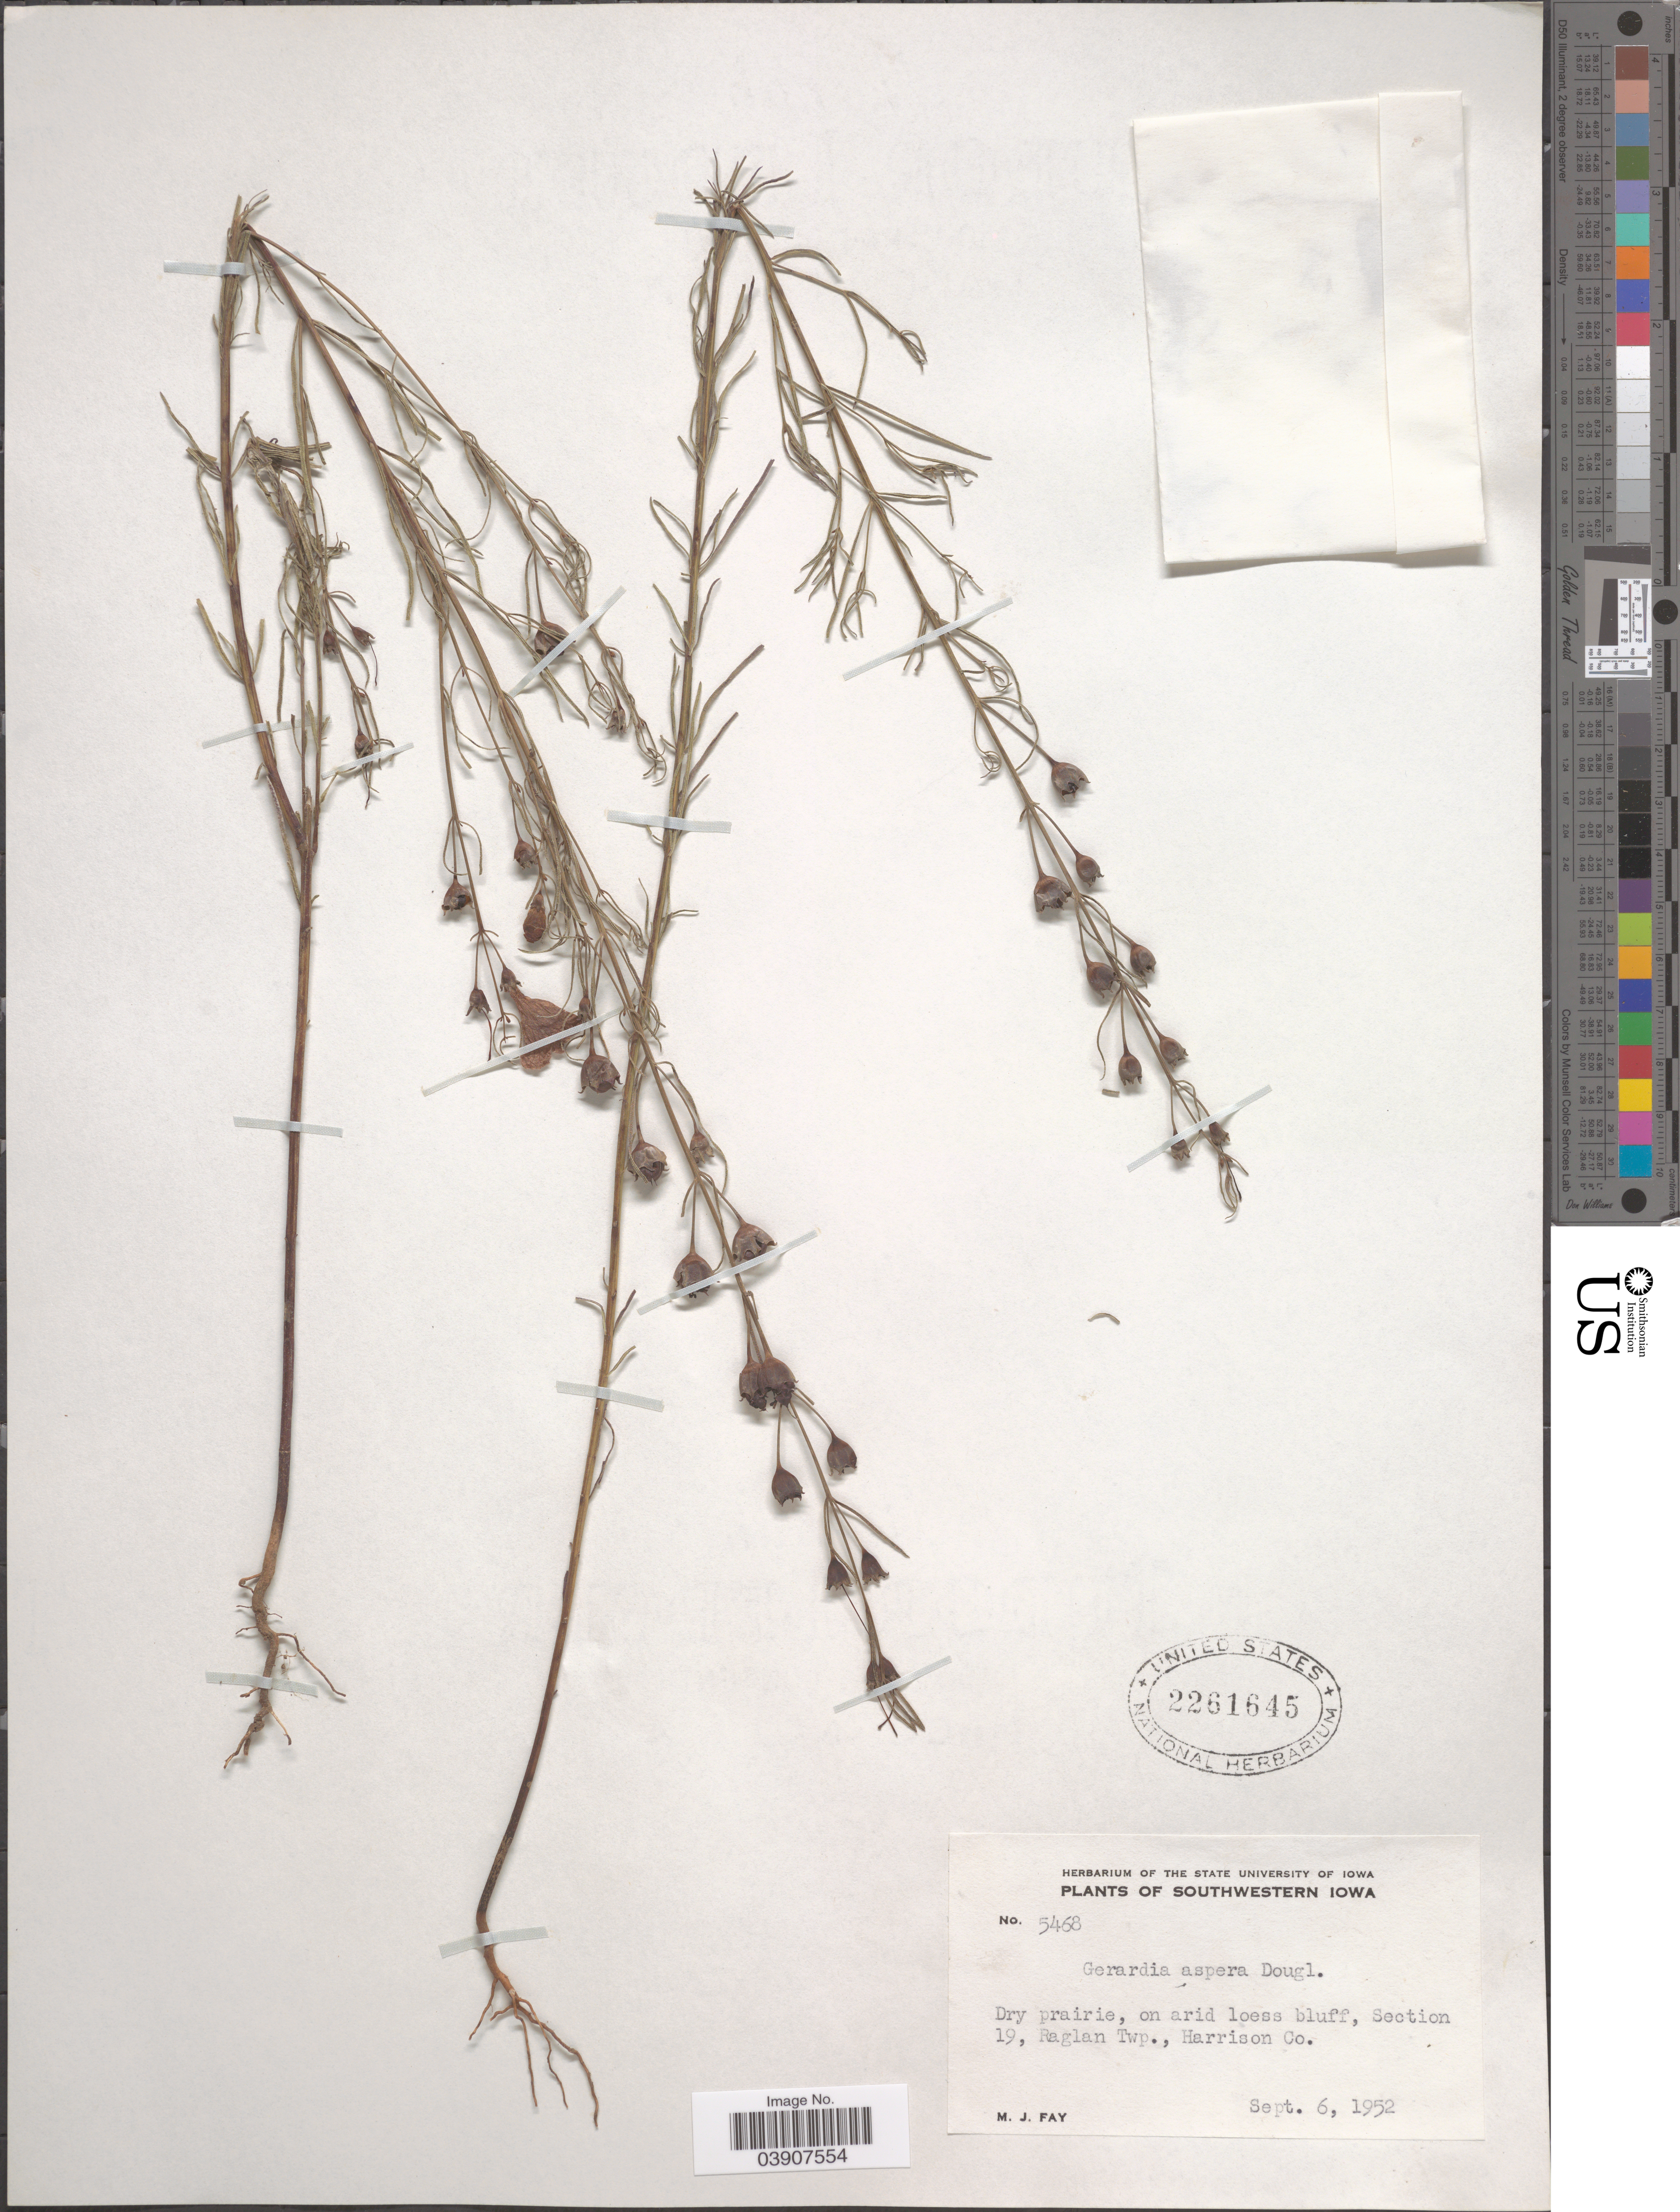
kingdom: Plantae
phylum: Tracheophyta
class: Magnoliopsida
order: Lamiales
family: Orobanchaceae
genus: Agalinis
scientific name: Agalinis aspera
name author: (Douglas ex Benth.) Britton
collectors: M. Fay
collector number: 5468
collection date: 1952-09-06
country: United States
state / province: Iowa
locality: Southwestern Iowa. Section 19, Raglan Twp., Harrison Co.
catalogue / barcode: US 2261645